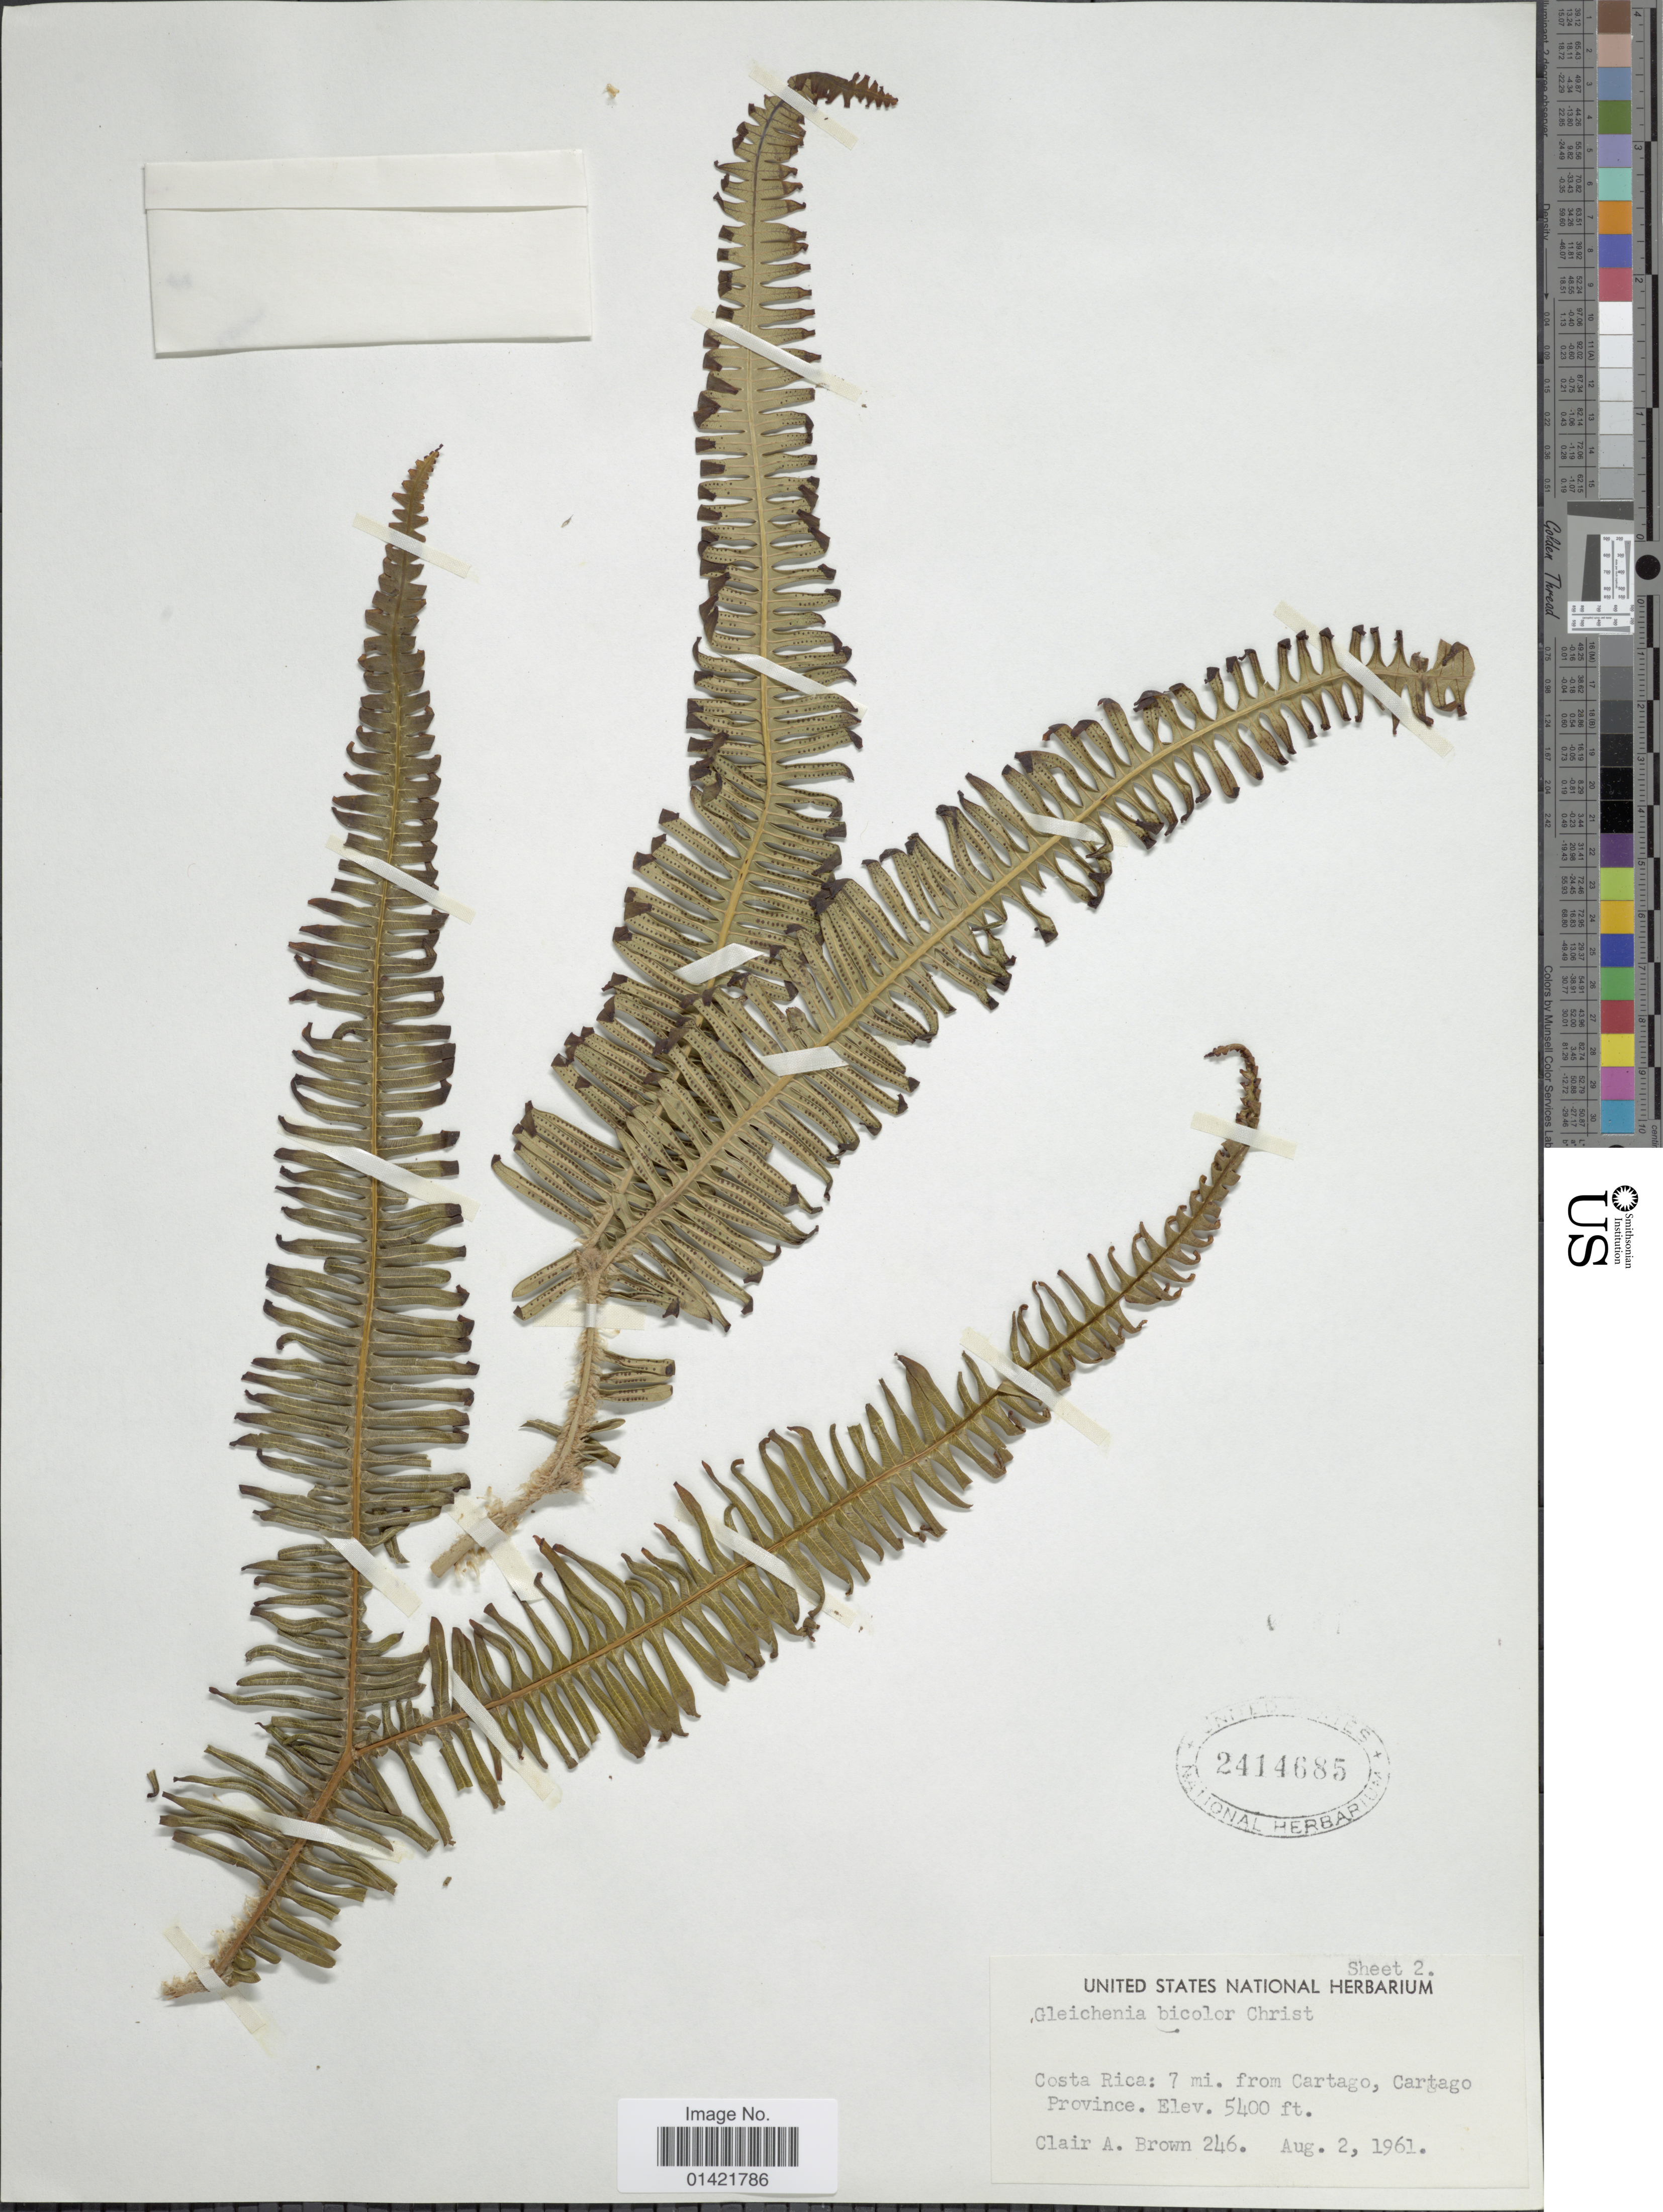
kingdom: Plantae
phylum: Tracheophyta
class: Polypodiopsida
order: Gleicheniales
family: Gleicheniaceae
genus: Sticherus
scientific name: Sticherus pallescens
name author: (Mett.) Vareschi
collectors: C. A. Brown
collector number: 246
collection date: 1961-08-02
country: Costa Rica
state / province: Cartago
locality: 7 mi. from Cartago, Cartago Province.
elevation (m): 1646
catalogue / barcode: US 2414685